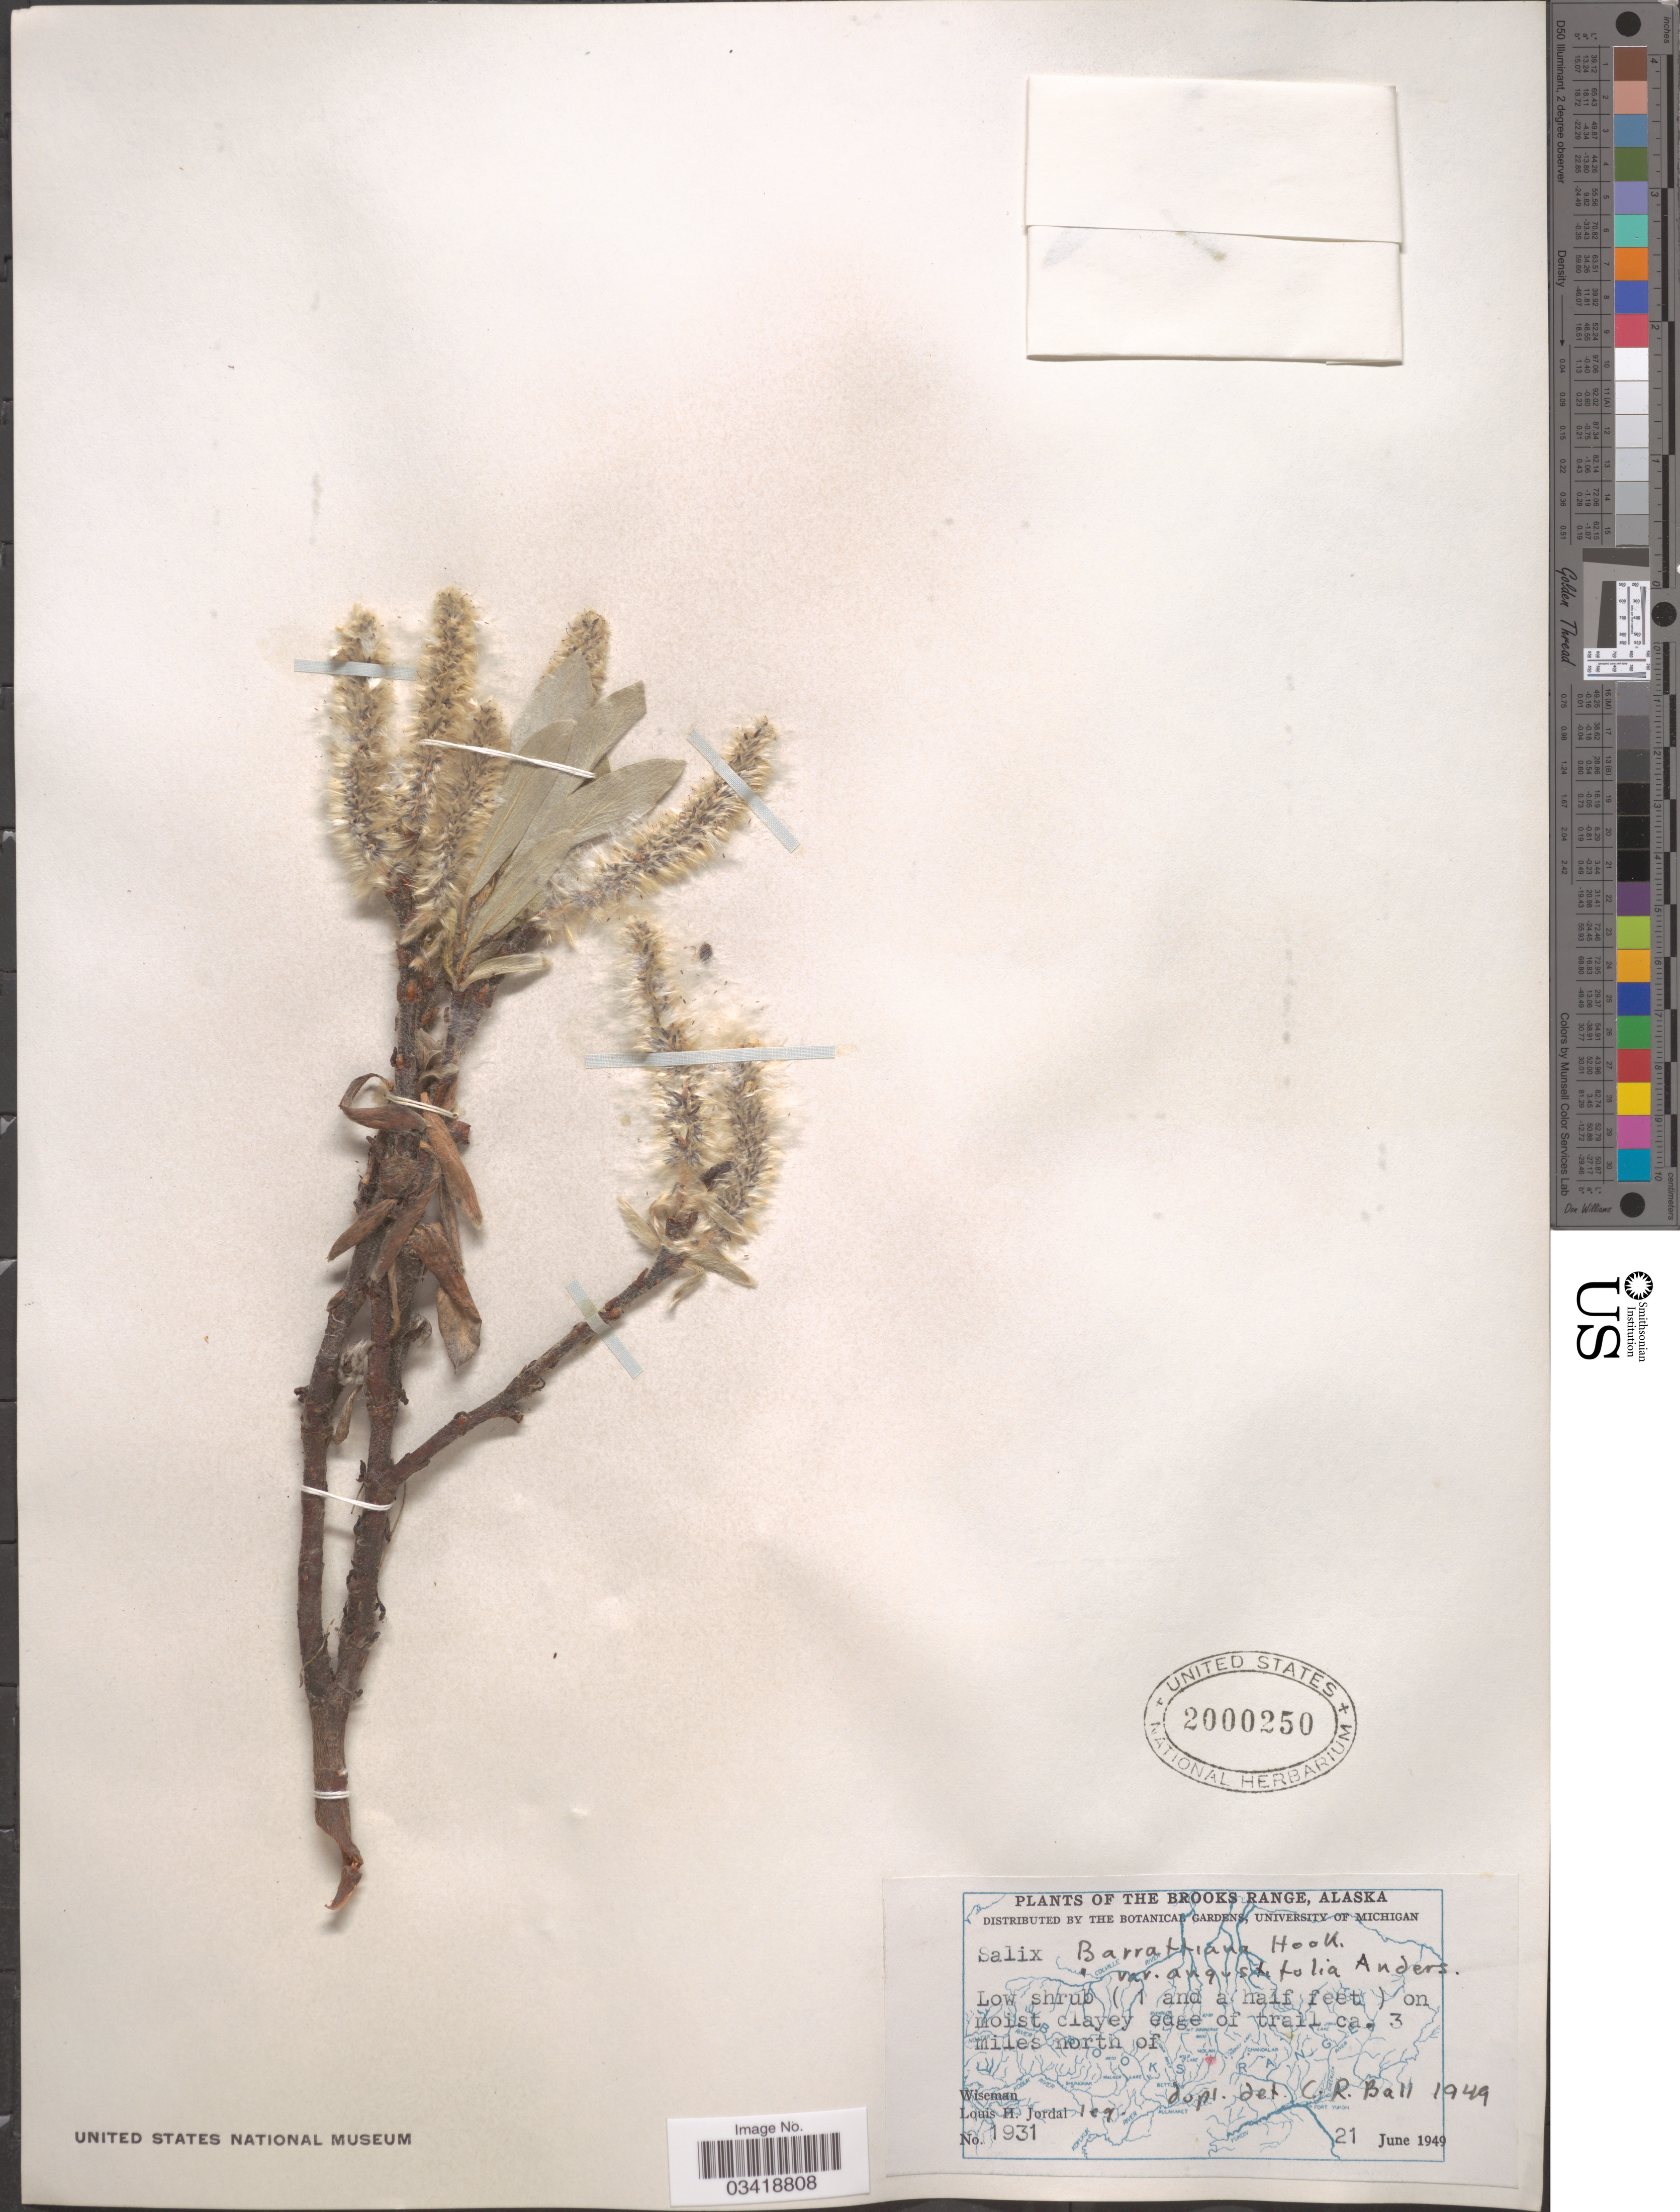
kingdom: Plantae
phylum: Tracheophyta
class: Magnoliopsida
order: Malpighiales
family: Salicaceae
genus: Salix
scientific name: Salix barrattiana var. angustifolia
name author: Andersson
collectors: L. Jordal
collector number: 1931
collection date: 1949-06-21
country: United States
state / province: Alaska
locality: The Brooks Range. Moist clayey edge of trail ca. 3 miles north of Wiseman.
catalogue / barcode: US 2000250